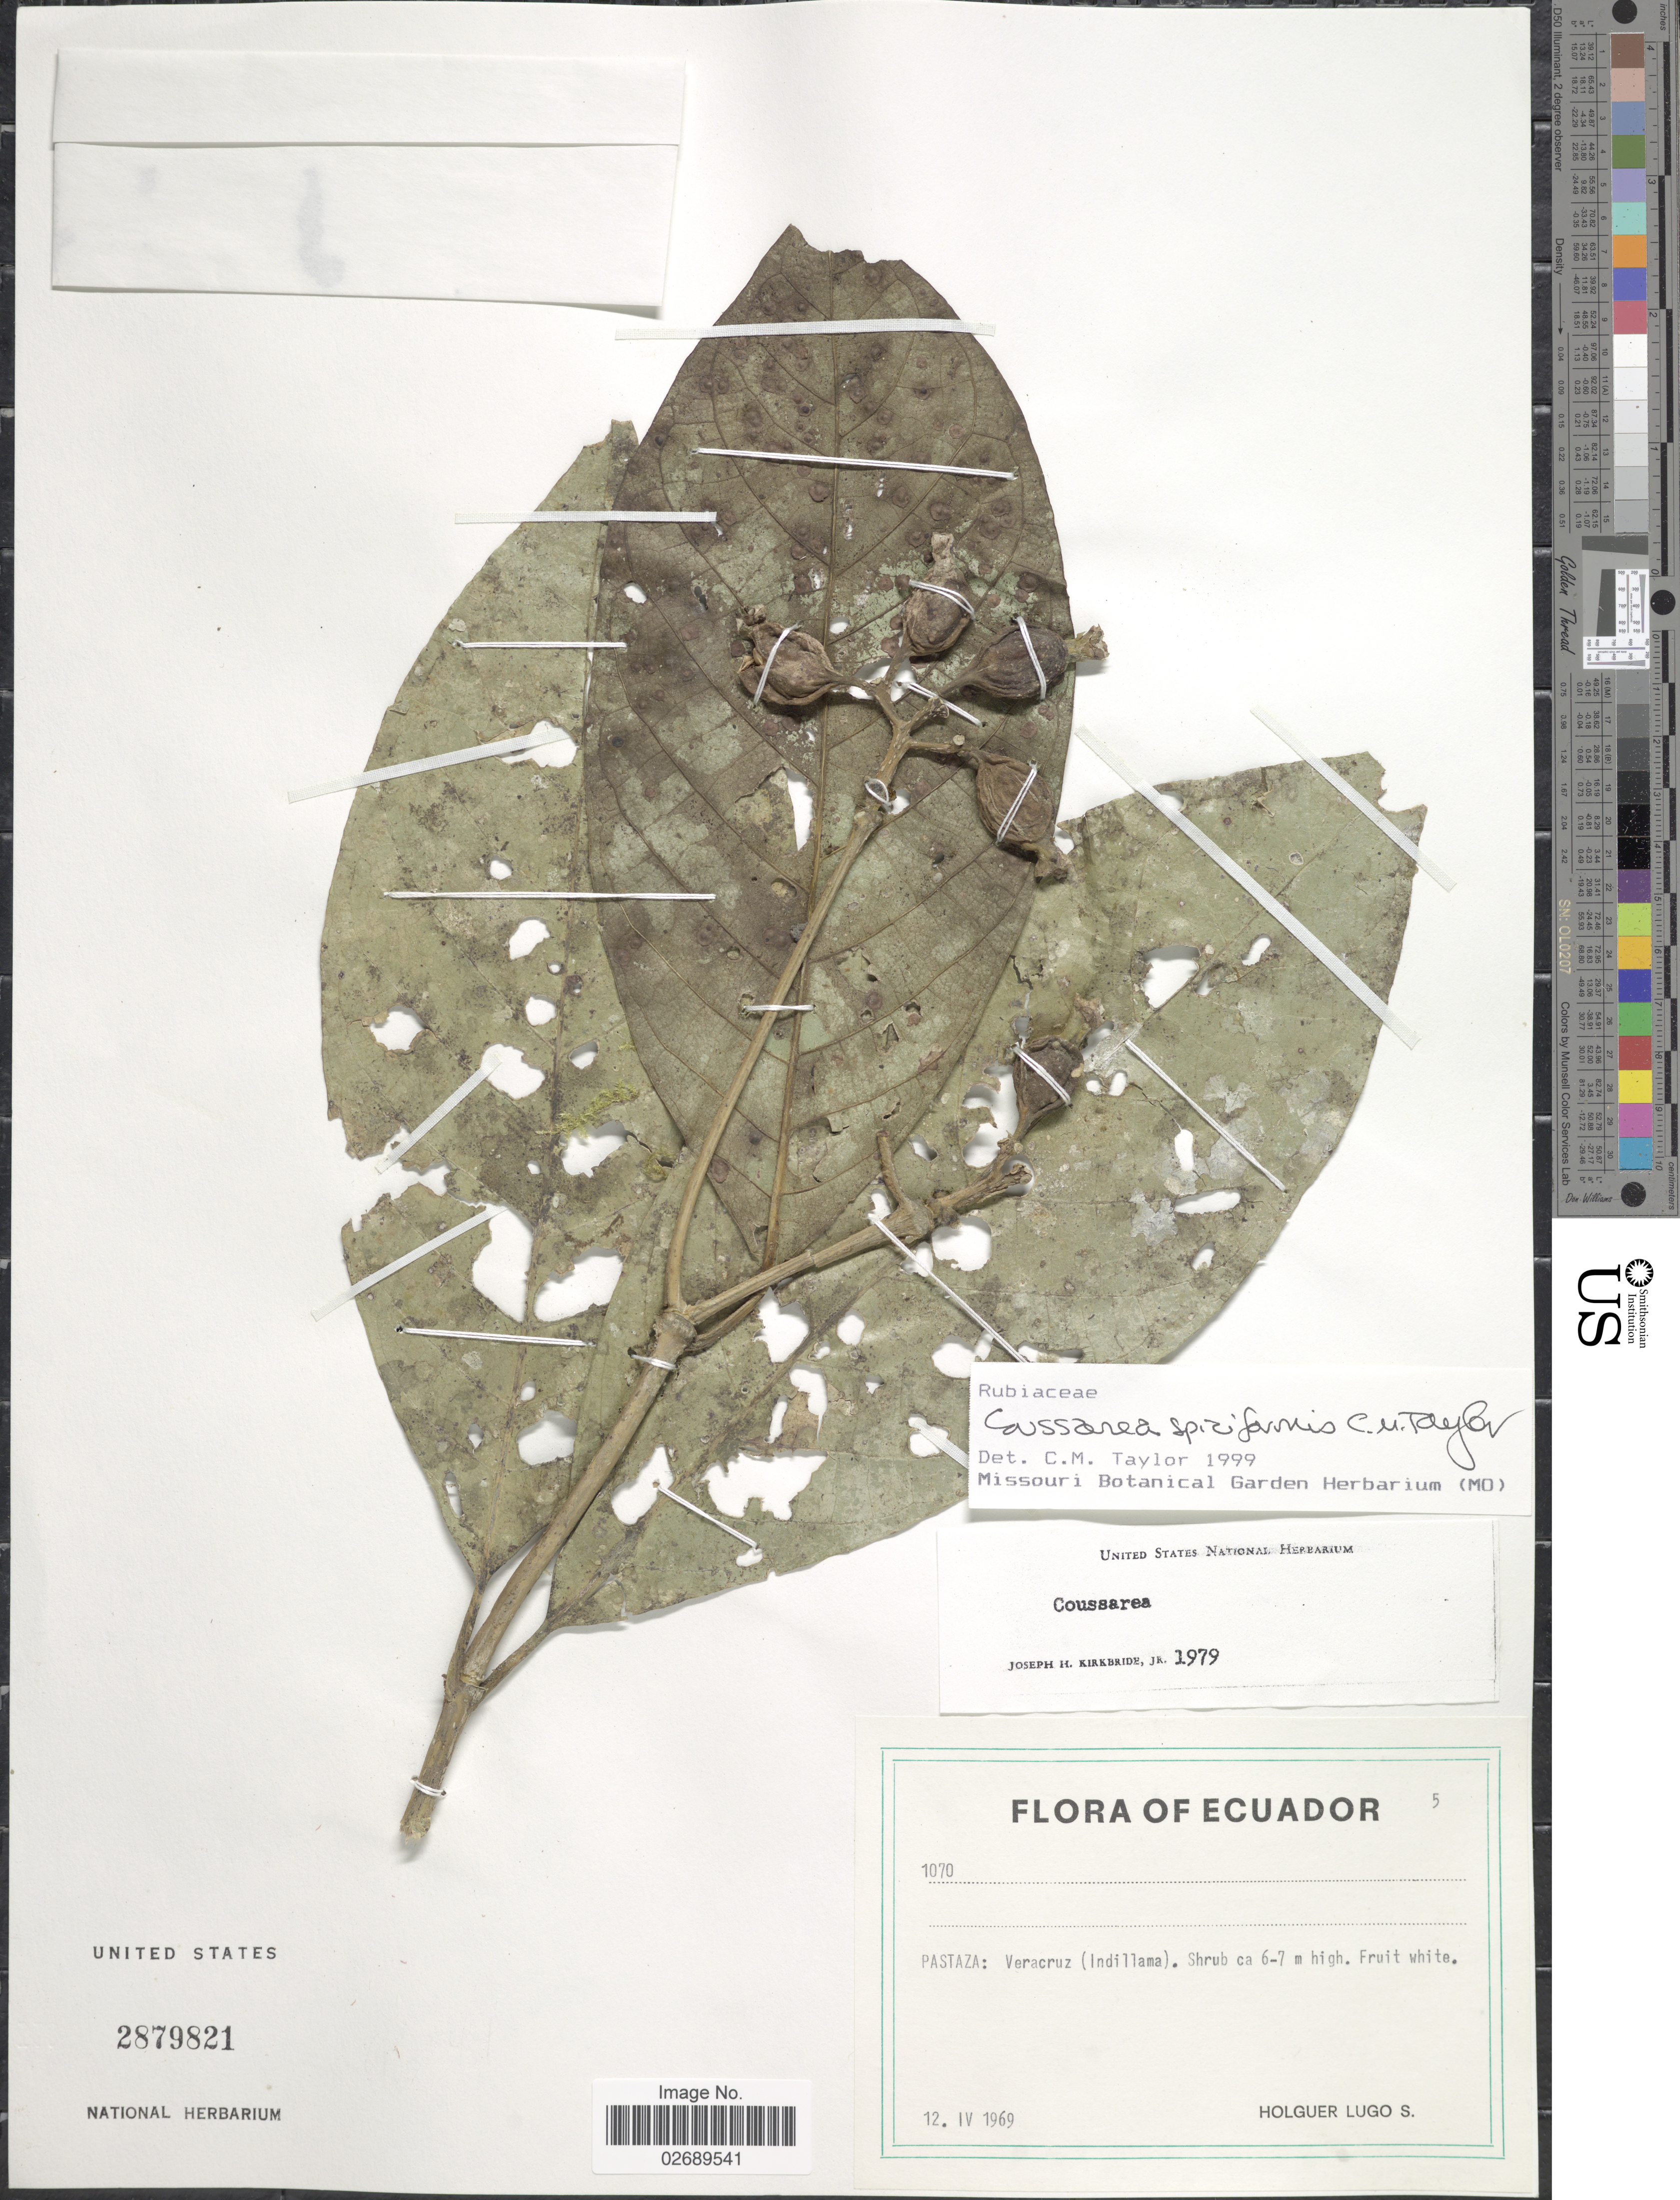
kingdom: Plantae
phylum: Tracheophyta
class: Magnoliopsida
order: Gentianales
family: Rubiaceae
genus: Coussarea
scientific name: Coussarea spiciformis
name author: C.M. Taylor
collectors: H. Lugo S.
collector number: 1070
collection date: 1969-04-12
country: Ecuador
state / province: Pastaza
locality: Veracruz (Indillama).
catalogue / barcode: US 2879821